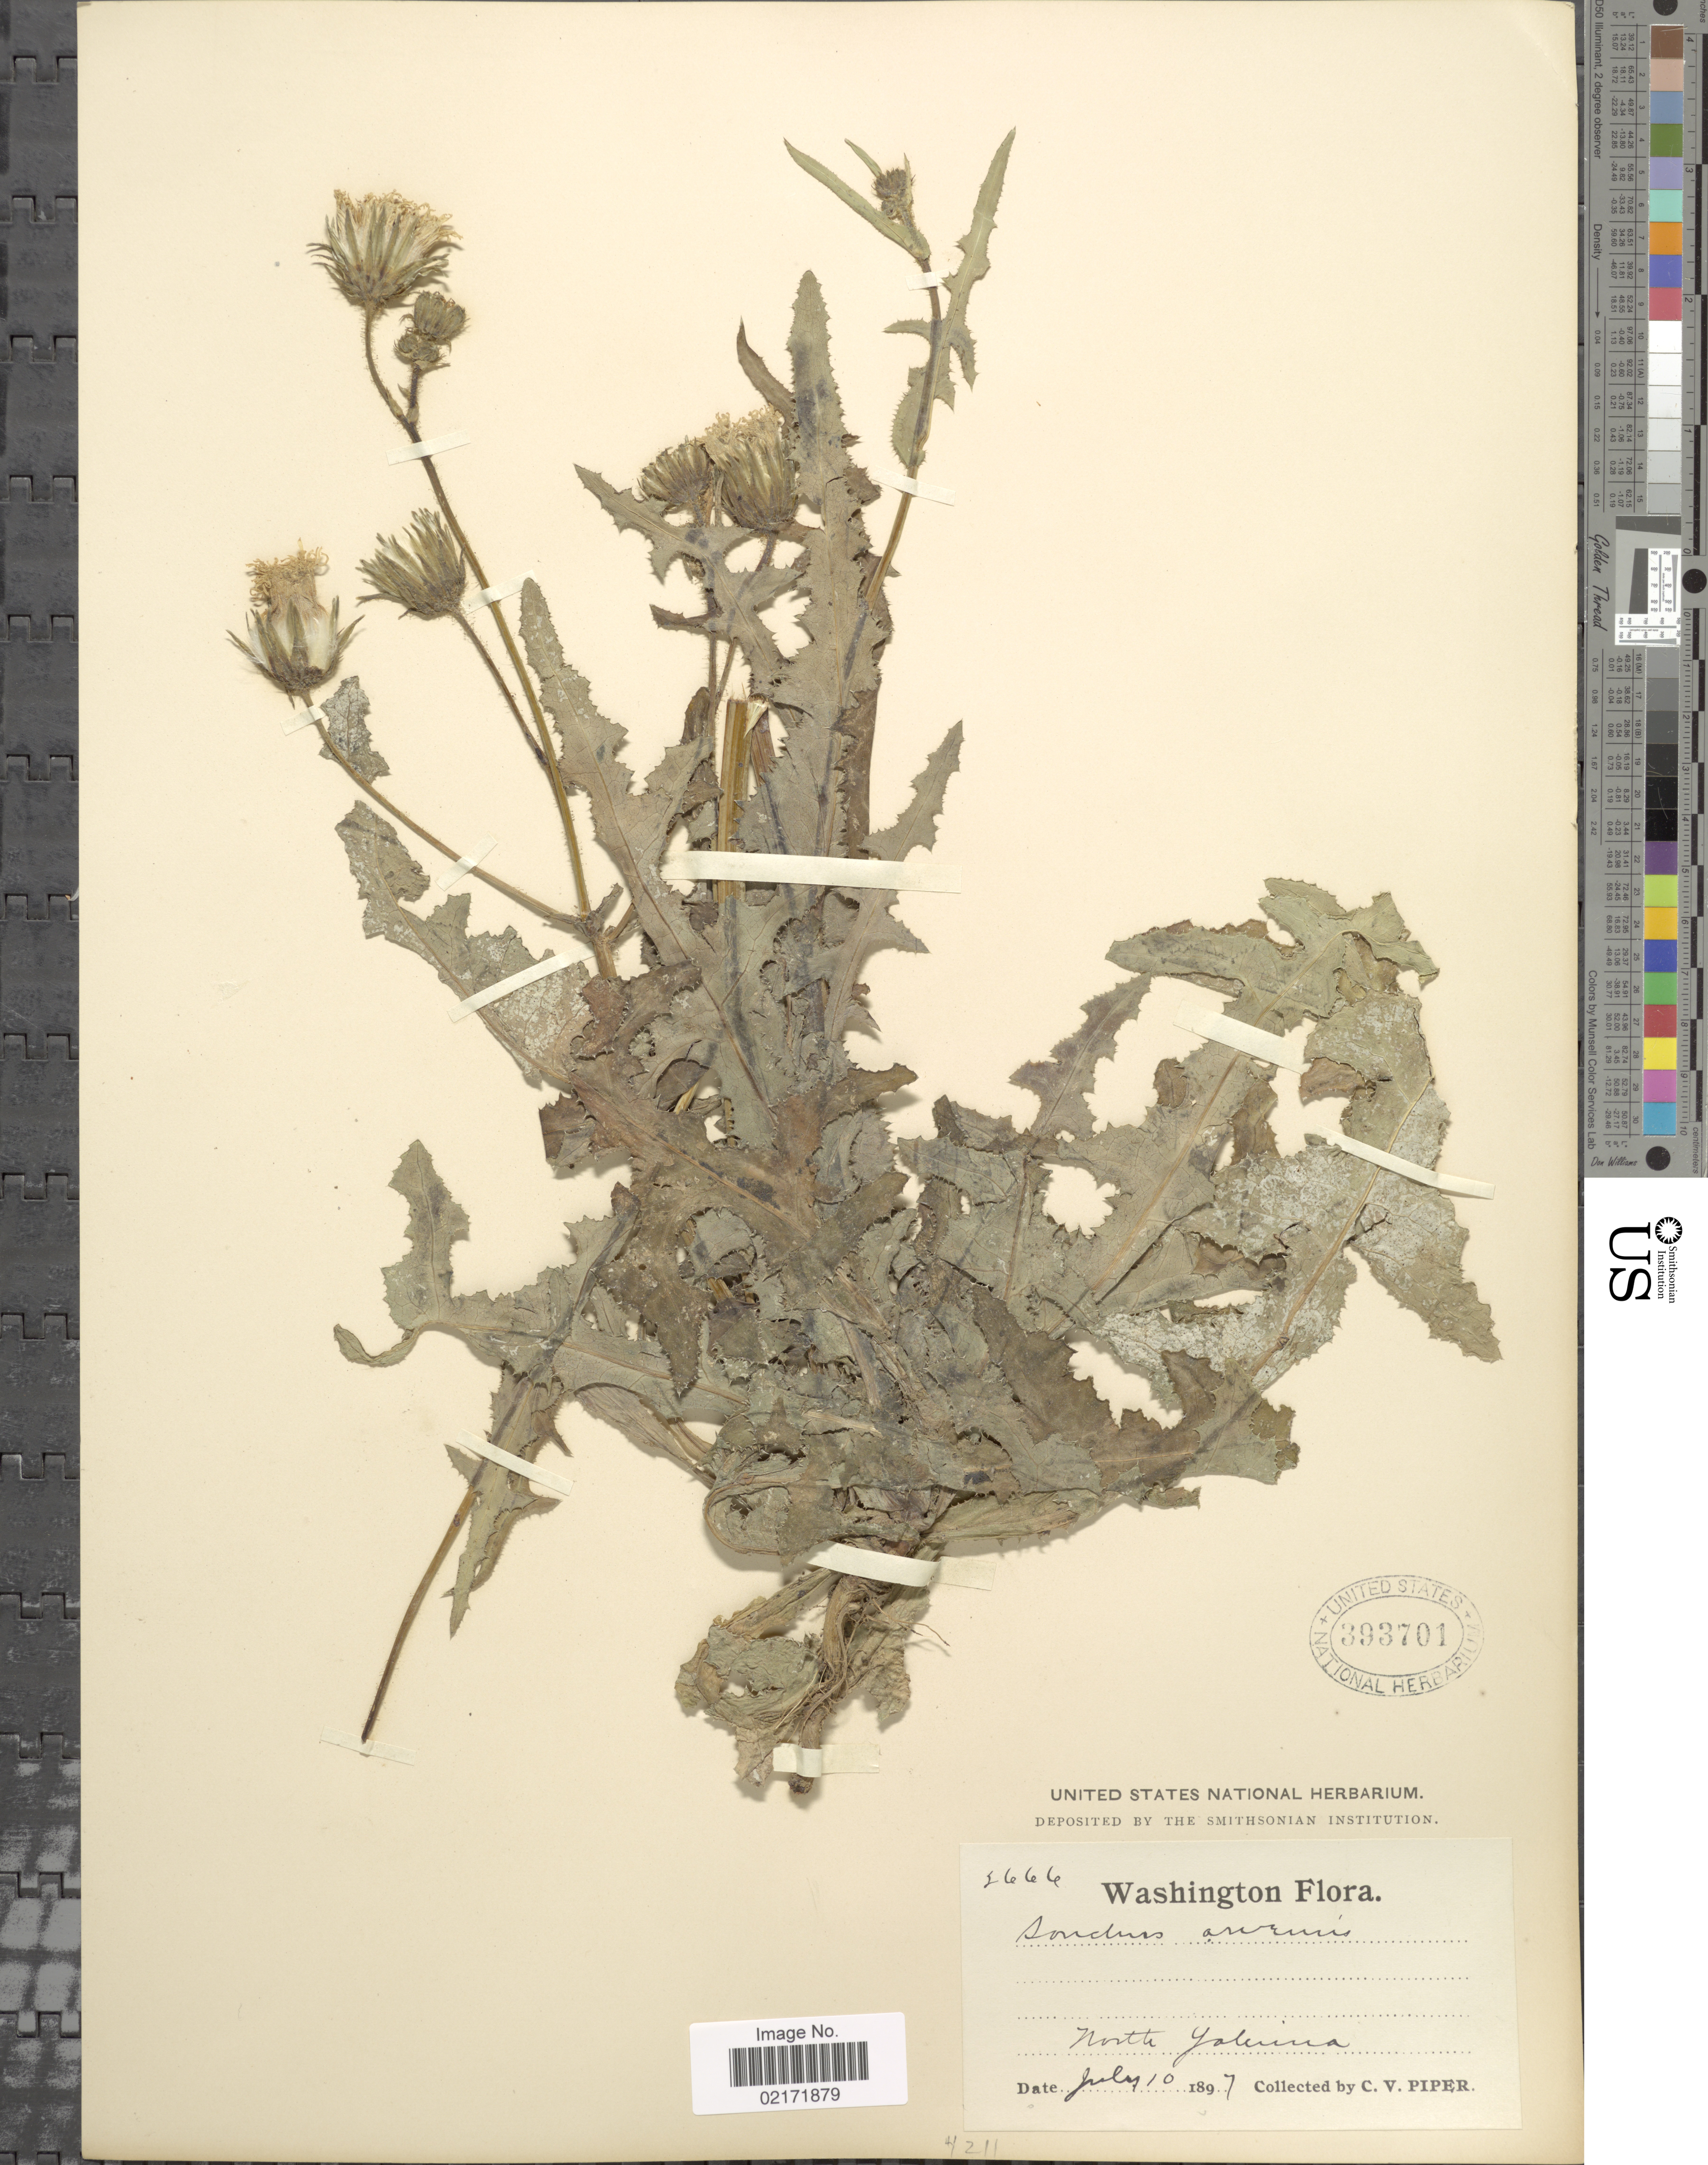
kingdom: Plantae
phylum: Tracheophyta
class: Magnoliopsida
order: Asterales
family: Asteraceae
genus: Sonchus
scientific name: Sonchus arvensis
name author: L.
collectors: C. V. Piper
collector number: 2666*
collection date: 1897-07-10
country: United States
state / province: Washington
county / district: Yakima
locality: North Yakima.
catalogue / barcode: US 393701